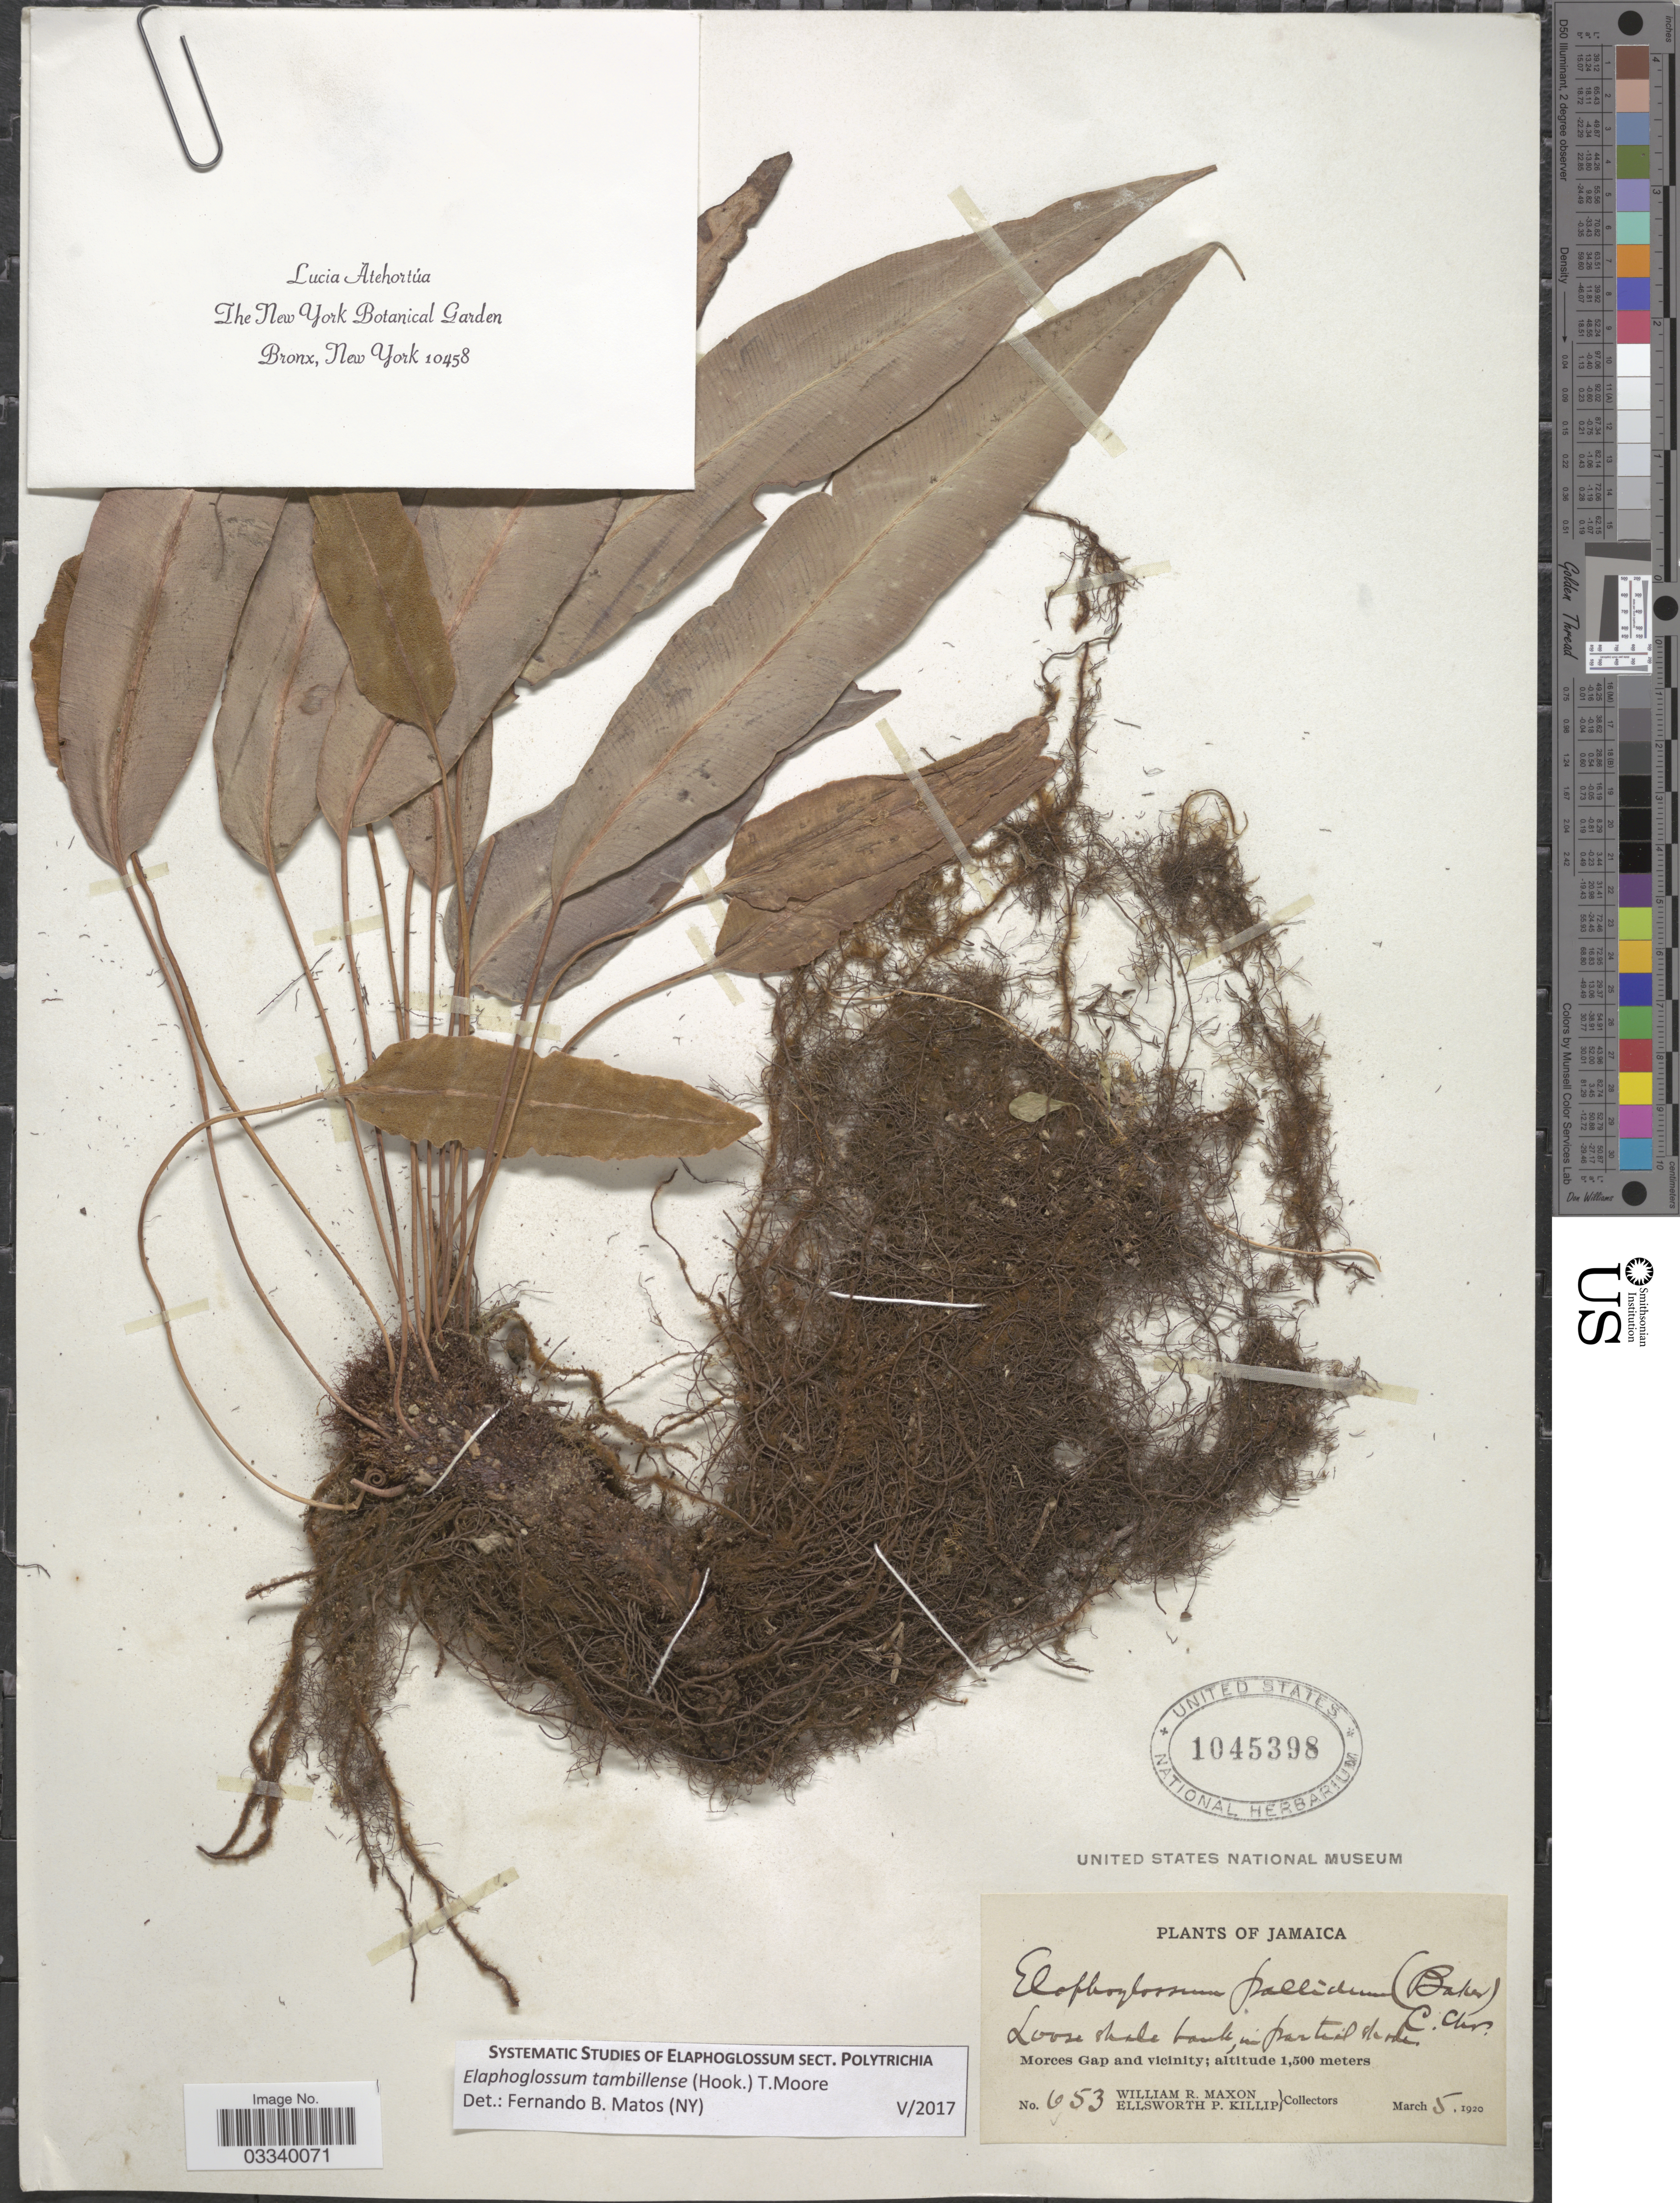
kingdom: Plantae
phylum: Tracheophyta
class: Polypodiopsida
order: Polypodiales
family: Dryopteridaceae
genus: Elaphoglossum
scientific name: Elaphoglossum tambillense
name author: (Hook.) T. Moore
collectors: W. R. Maxon & E. P. Killip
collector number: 653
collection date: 1920-03-05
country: Jamaica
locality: Morces Gap and vicinity.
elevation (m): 1500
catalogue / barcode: US 1045398